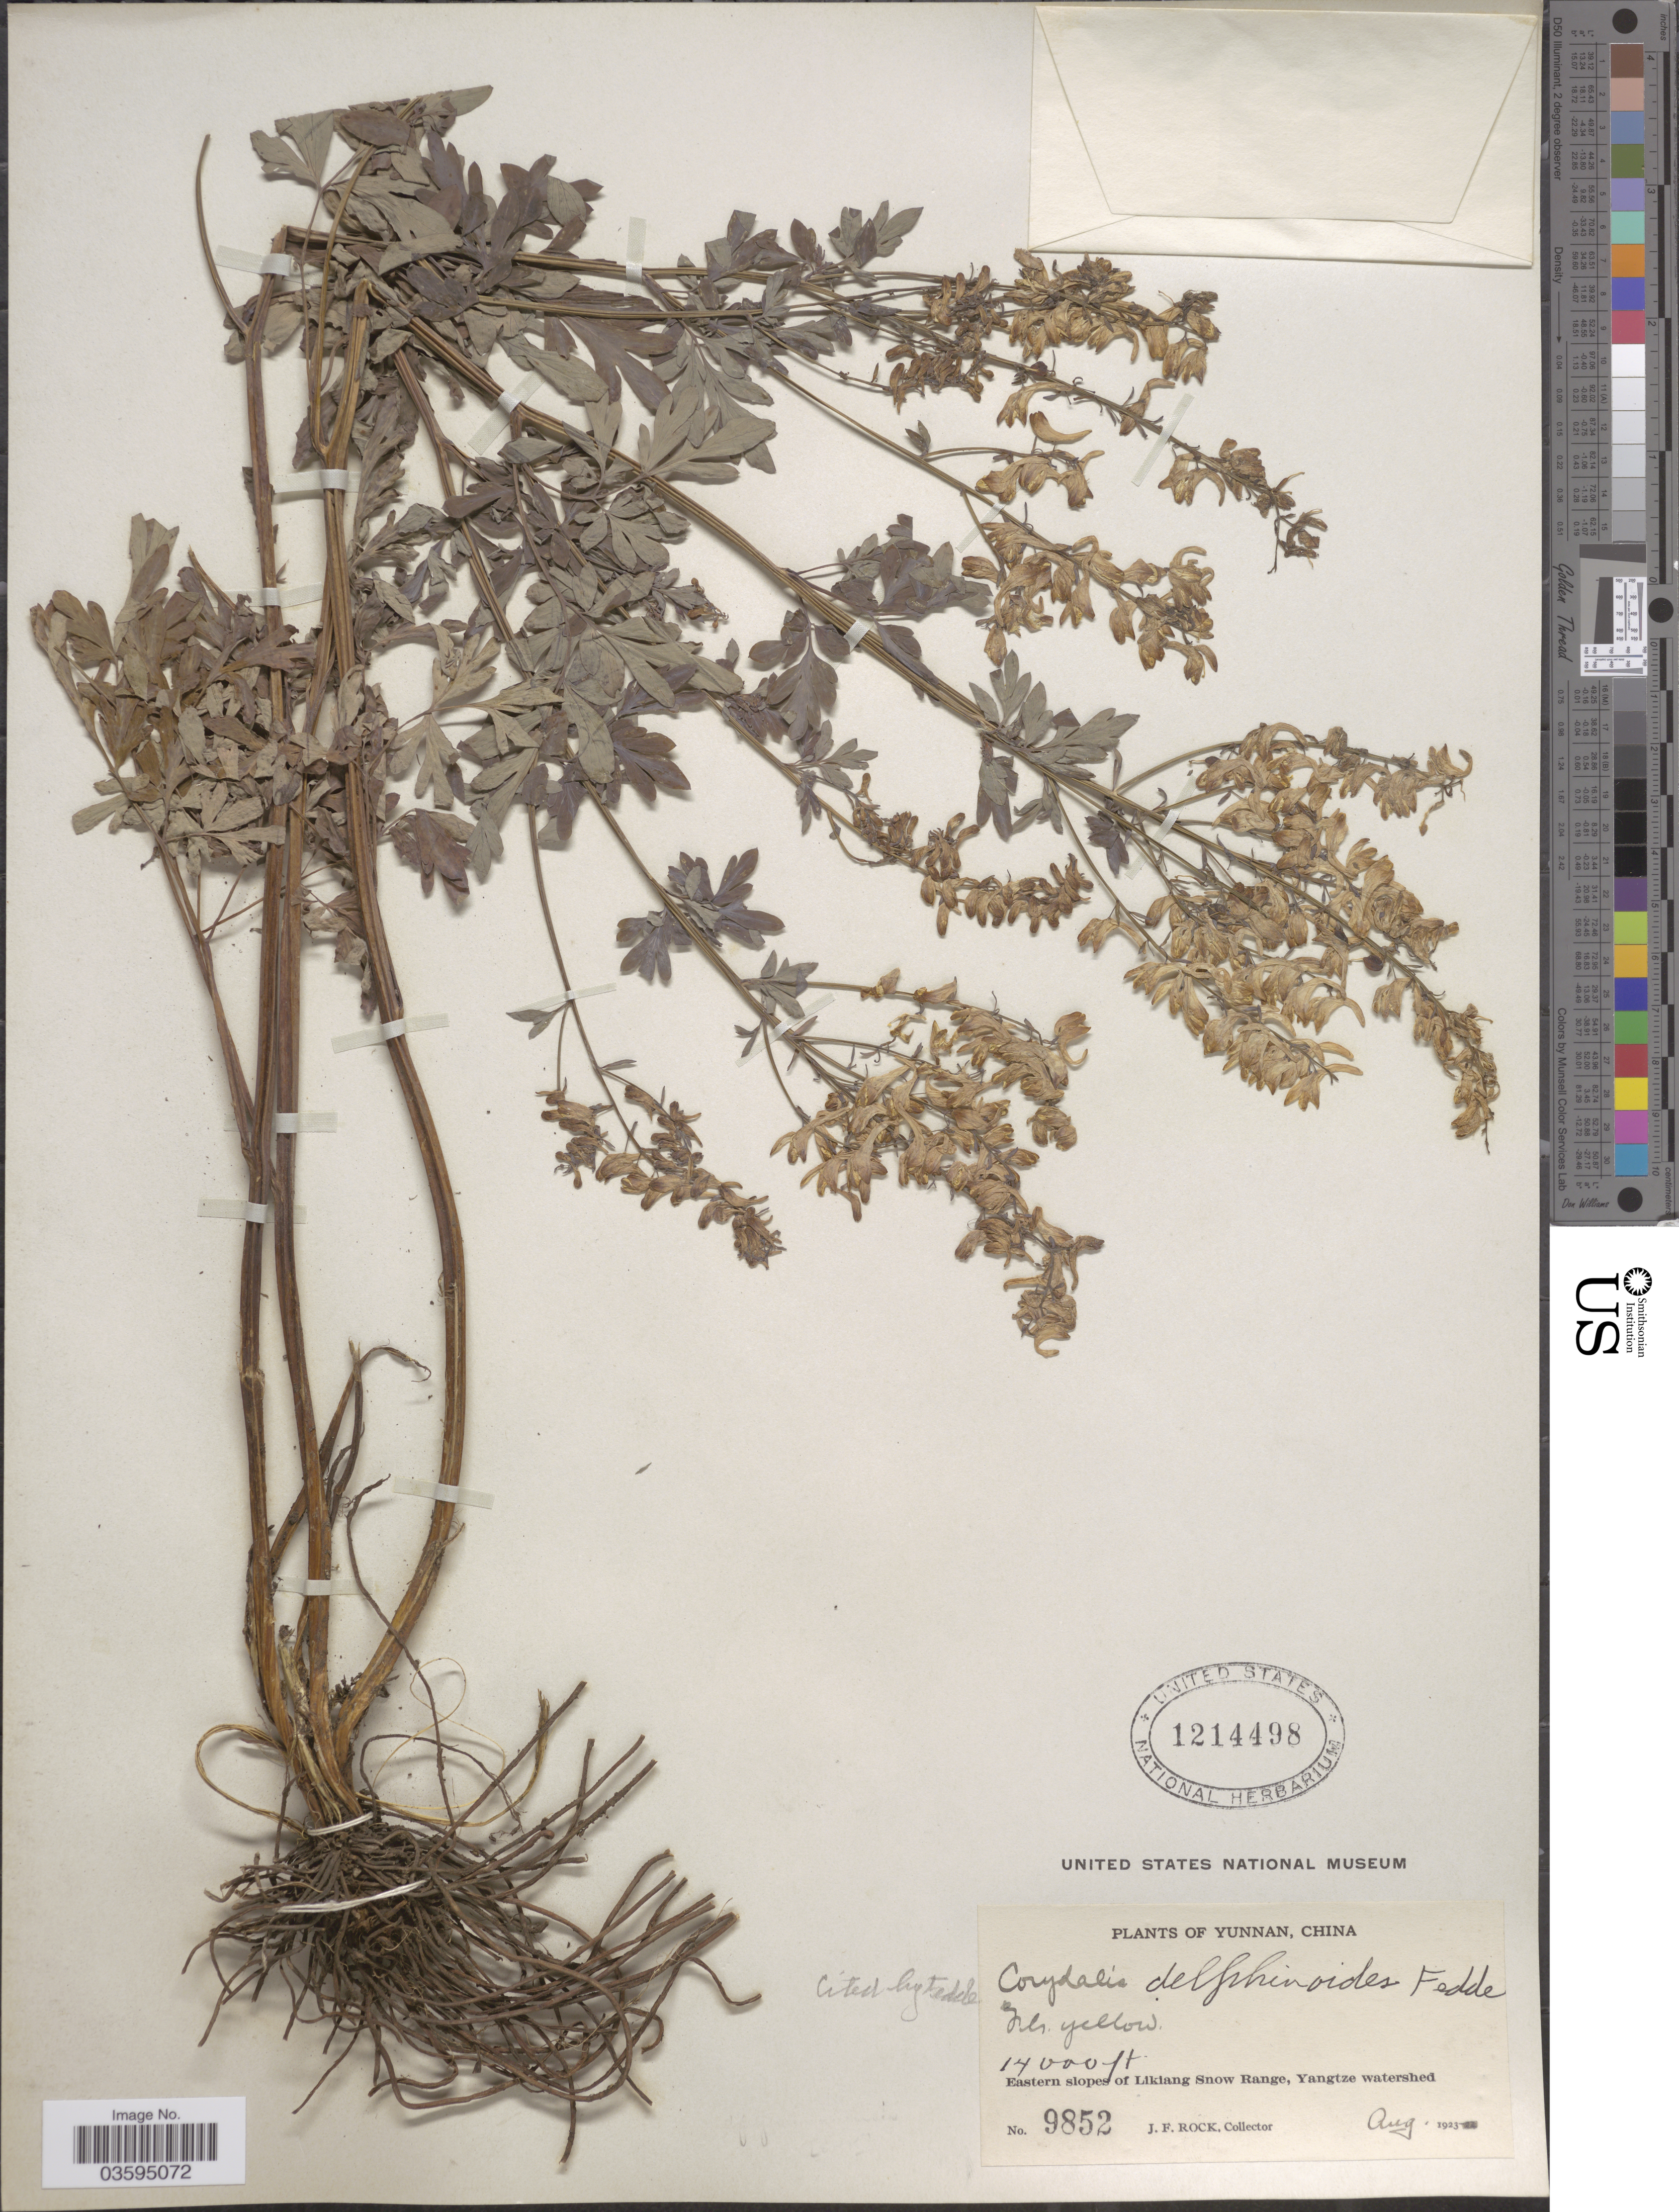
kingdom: Plantae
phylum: Tracheophyta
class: Magnoliopsida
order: Ranunculales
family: Papaveraceae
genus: Corydalis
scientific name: Corydalis delphinioides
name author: Fedde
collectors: J. Rock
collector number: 9852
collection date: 1923-08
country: China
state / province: Yunnan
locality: Eastern slopes of Likiang Snow Range, Yangtze watershed.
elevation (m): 4267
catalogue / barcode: US 1214498